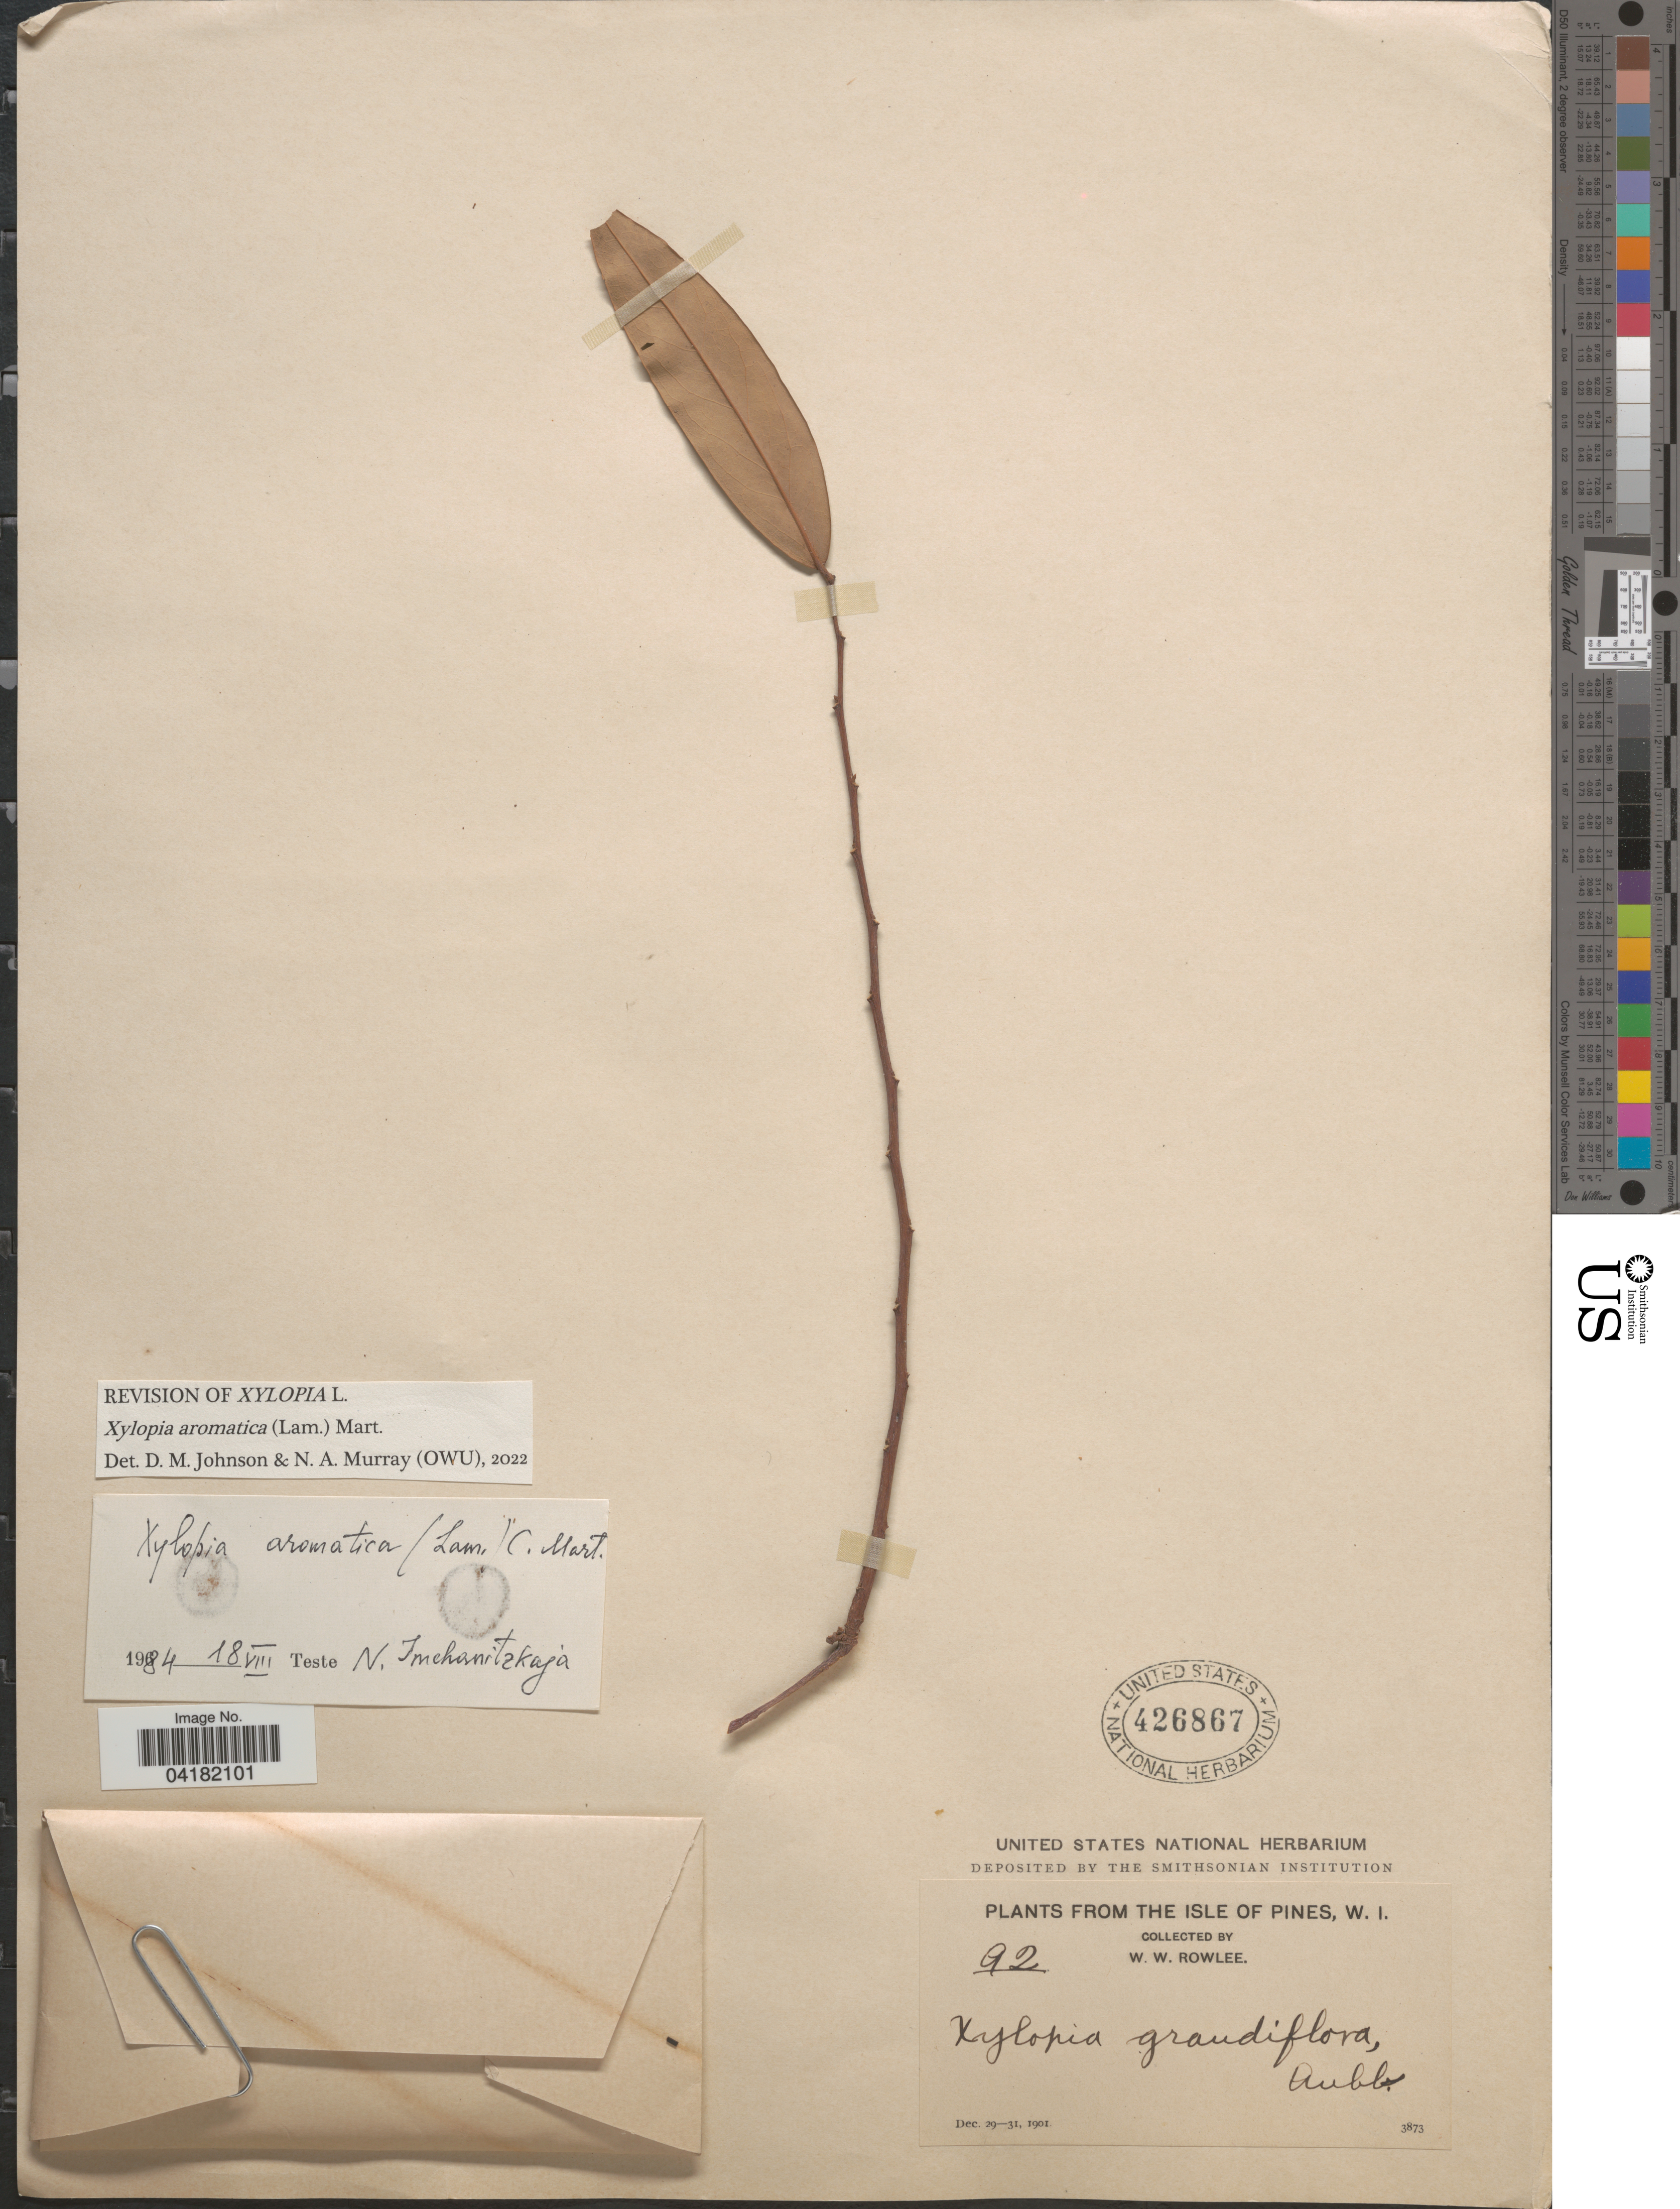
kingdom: Plantae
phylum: Tracheophyta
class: Magnoliopsida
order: Magnoliales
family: Annonaceae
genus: Xylopia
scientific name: Xylopia aromatica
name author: (Lam.) Mart.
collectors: W. W. Rowlee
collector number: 92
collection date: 1901-12-29/1901-12-31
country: New Caledonia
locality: The Isle of Pines, W. I.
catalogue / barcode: US 426867